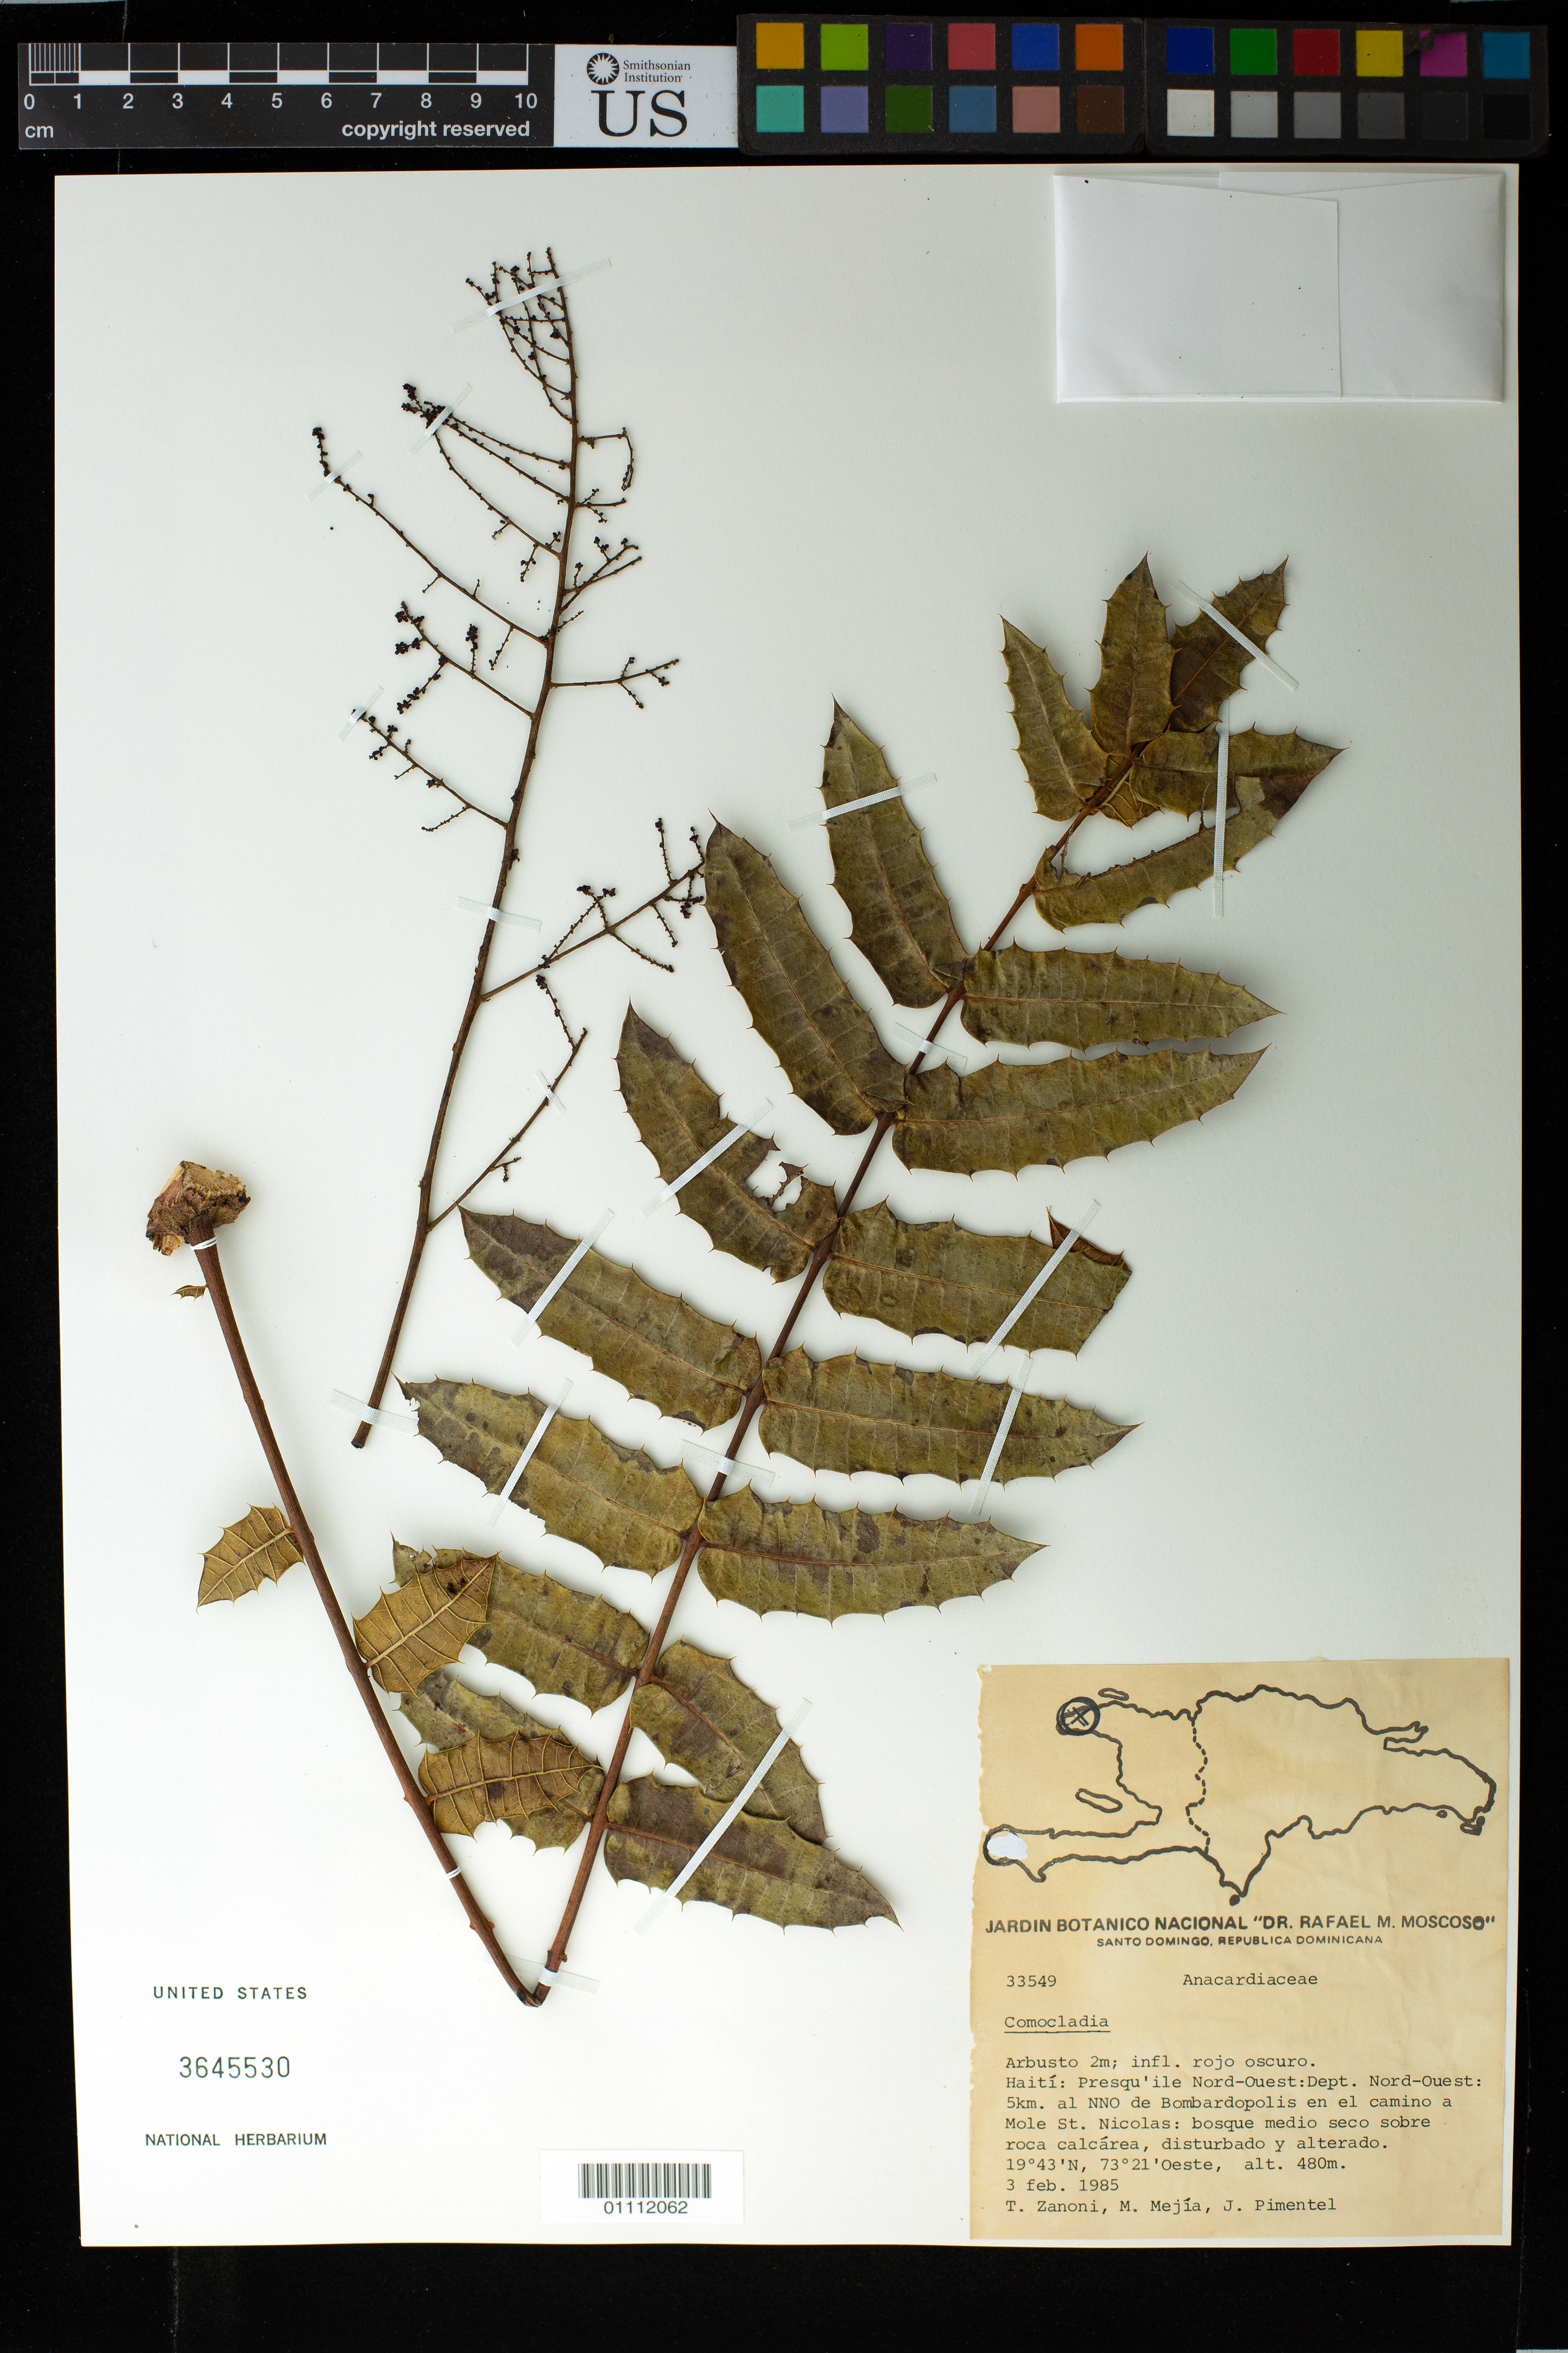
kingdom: Plantae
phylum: Tracheophyta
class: Magnoliopsida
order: Sapindales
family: Anacardiaceae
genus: Comocladia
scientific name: Comocladia sp.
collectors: T. A. Zanoni, M. Mejia & J. Pimentel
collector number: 33549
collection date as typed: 03 Feb 1985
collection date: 1985-02-03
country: Haiti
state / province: Nord-Ouest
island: Hispaniola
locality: Presqu'ile Nord-Ouest, 5 km al NNO de Bombardopolis en el camino a Mole St. Nicolas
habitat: Bosque medio seco sobre roca calcárea, disturbado y alterado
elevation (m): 480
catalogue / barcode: US 3645530